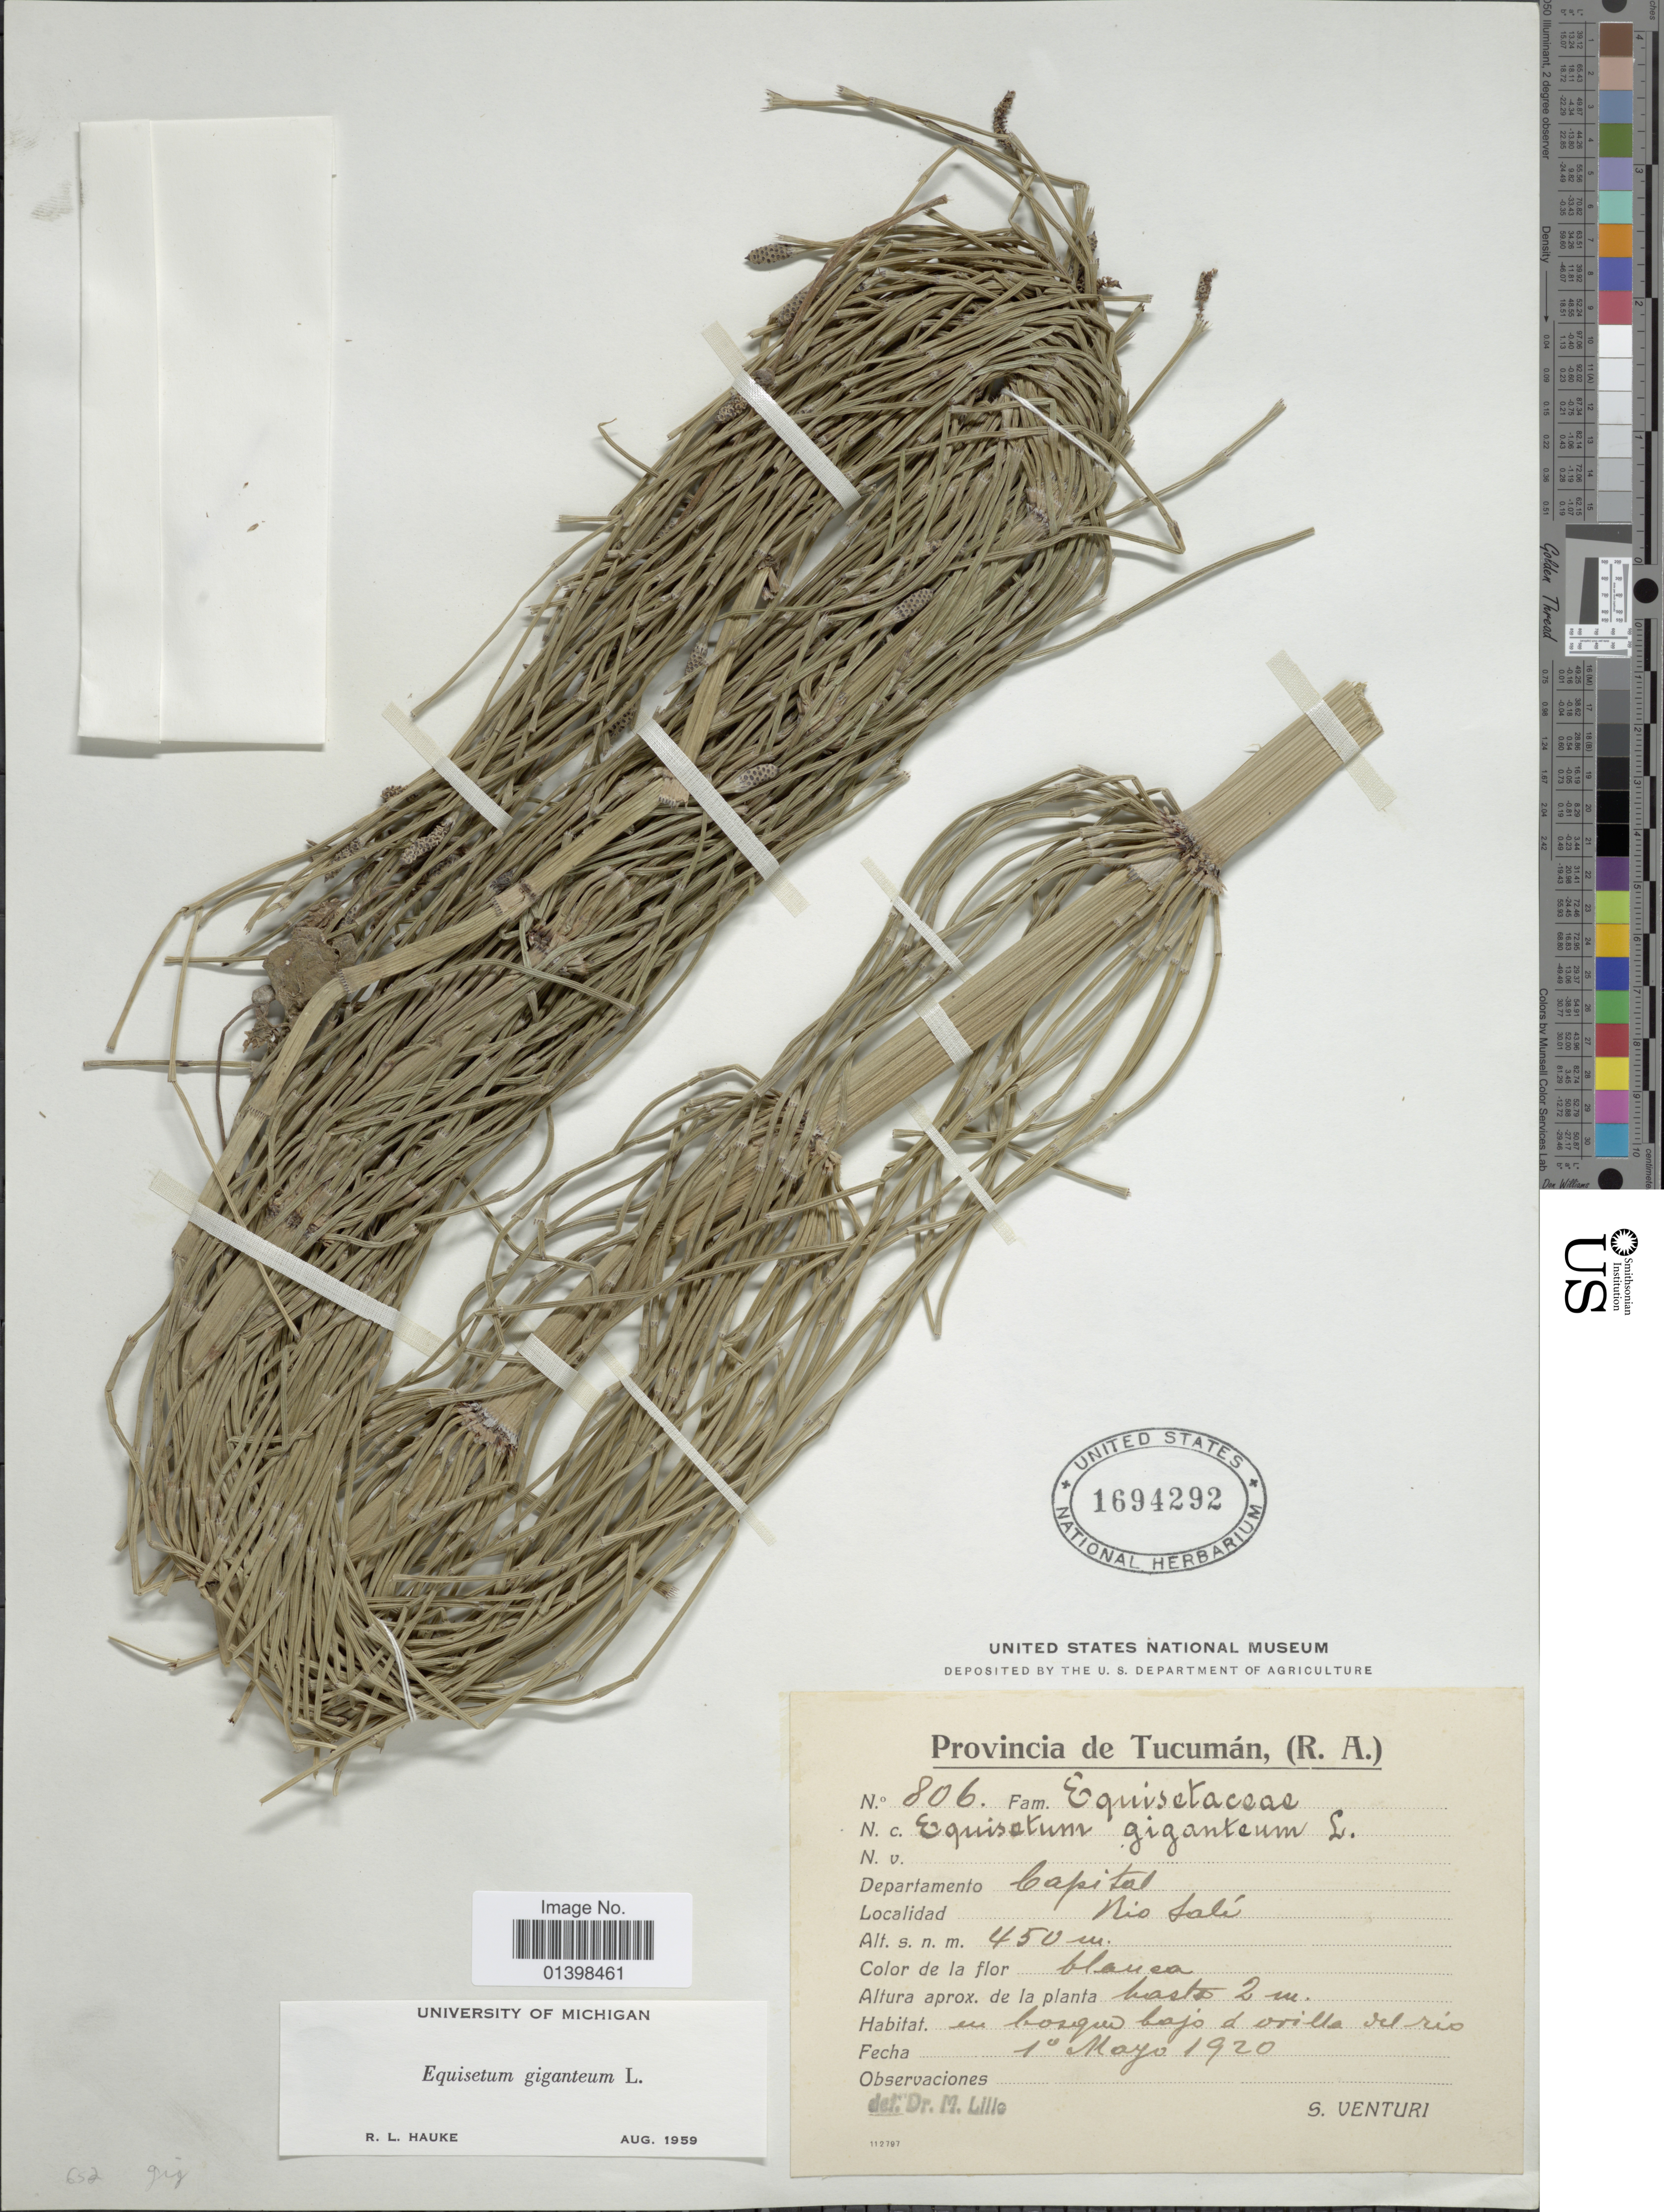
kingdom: Plantae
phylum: Tracheophyta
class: Polypodiopsida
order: Equisetales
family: Equisetaceae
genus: Equisetum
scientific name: Equisetum giganteum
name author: L.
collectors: S. Venturi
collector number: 806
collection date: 1920-05-01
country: Argentina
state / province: Tucuman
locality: Departamento Capital, Rio Sali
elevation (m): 450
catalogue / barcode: US 1694292